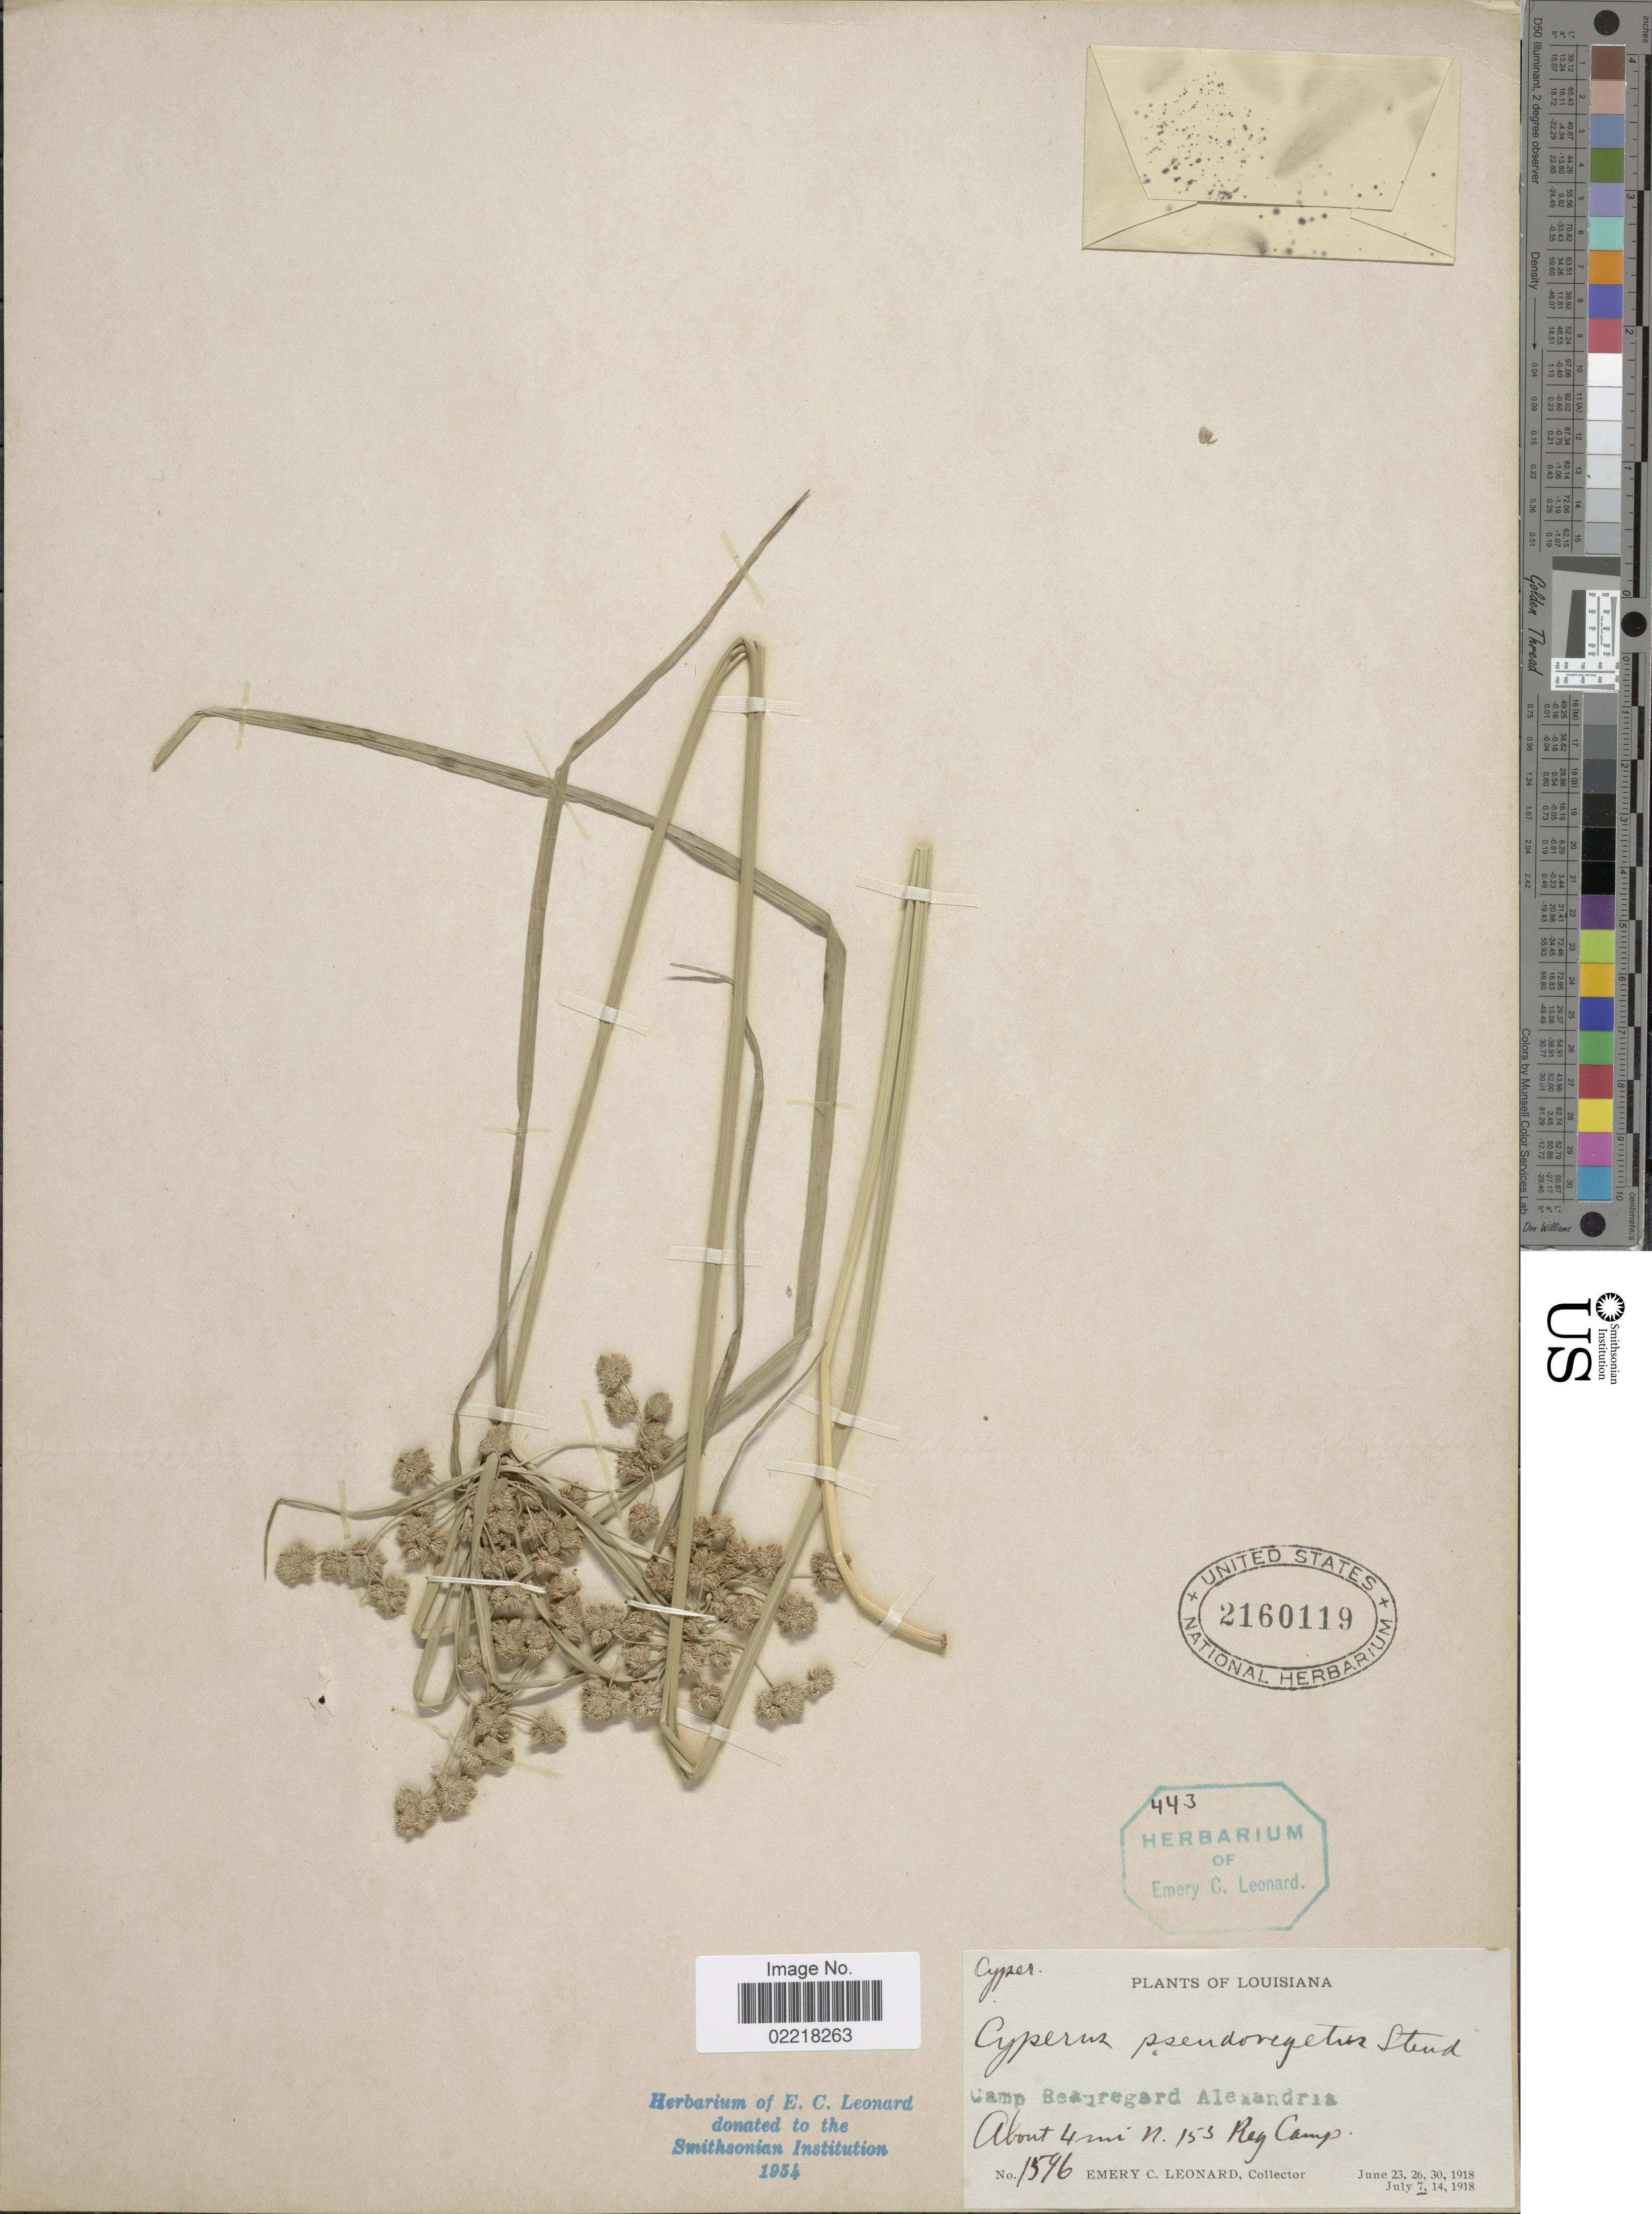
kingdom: Plantae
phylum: Tracheophyta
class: Liliopsida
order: Poales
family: Cyperaceae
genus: Cyperus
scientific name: Cyperus pseudovegetus Steud.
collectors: E. C. Leonard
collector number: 1596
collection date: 1918-07-07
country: United States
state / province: Louisiana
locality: Camp Beauregard Alexandria, about 4 mi N 153 Reg. Camp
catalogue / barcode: US 2160119